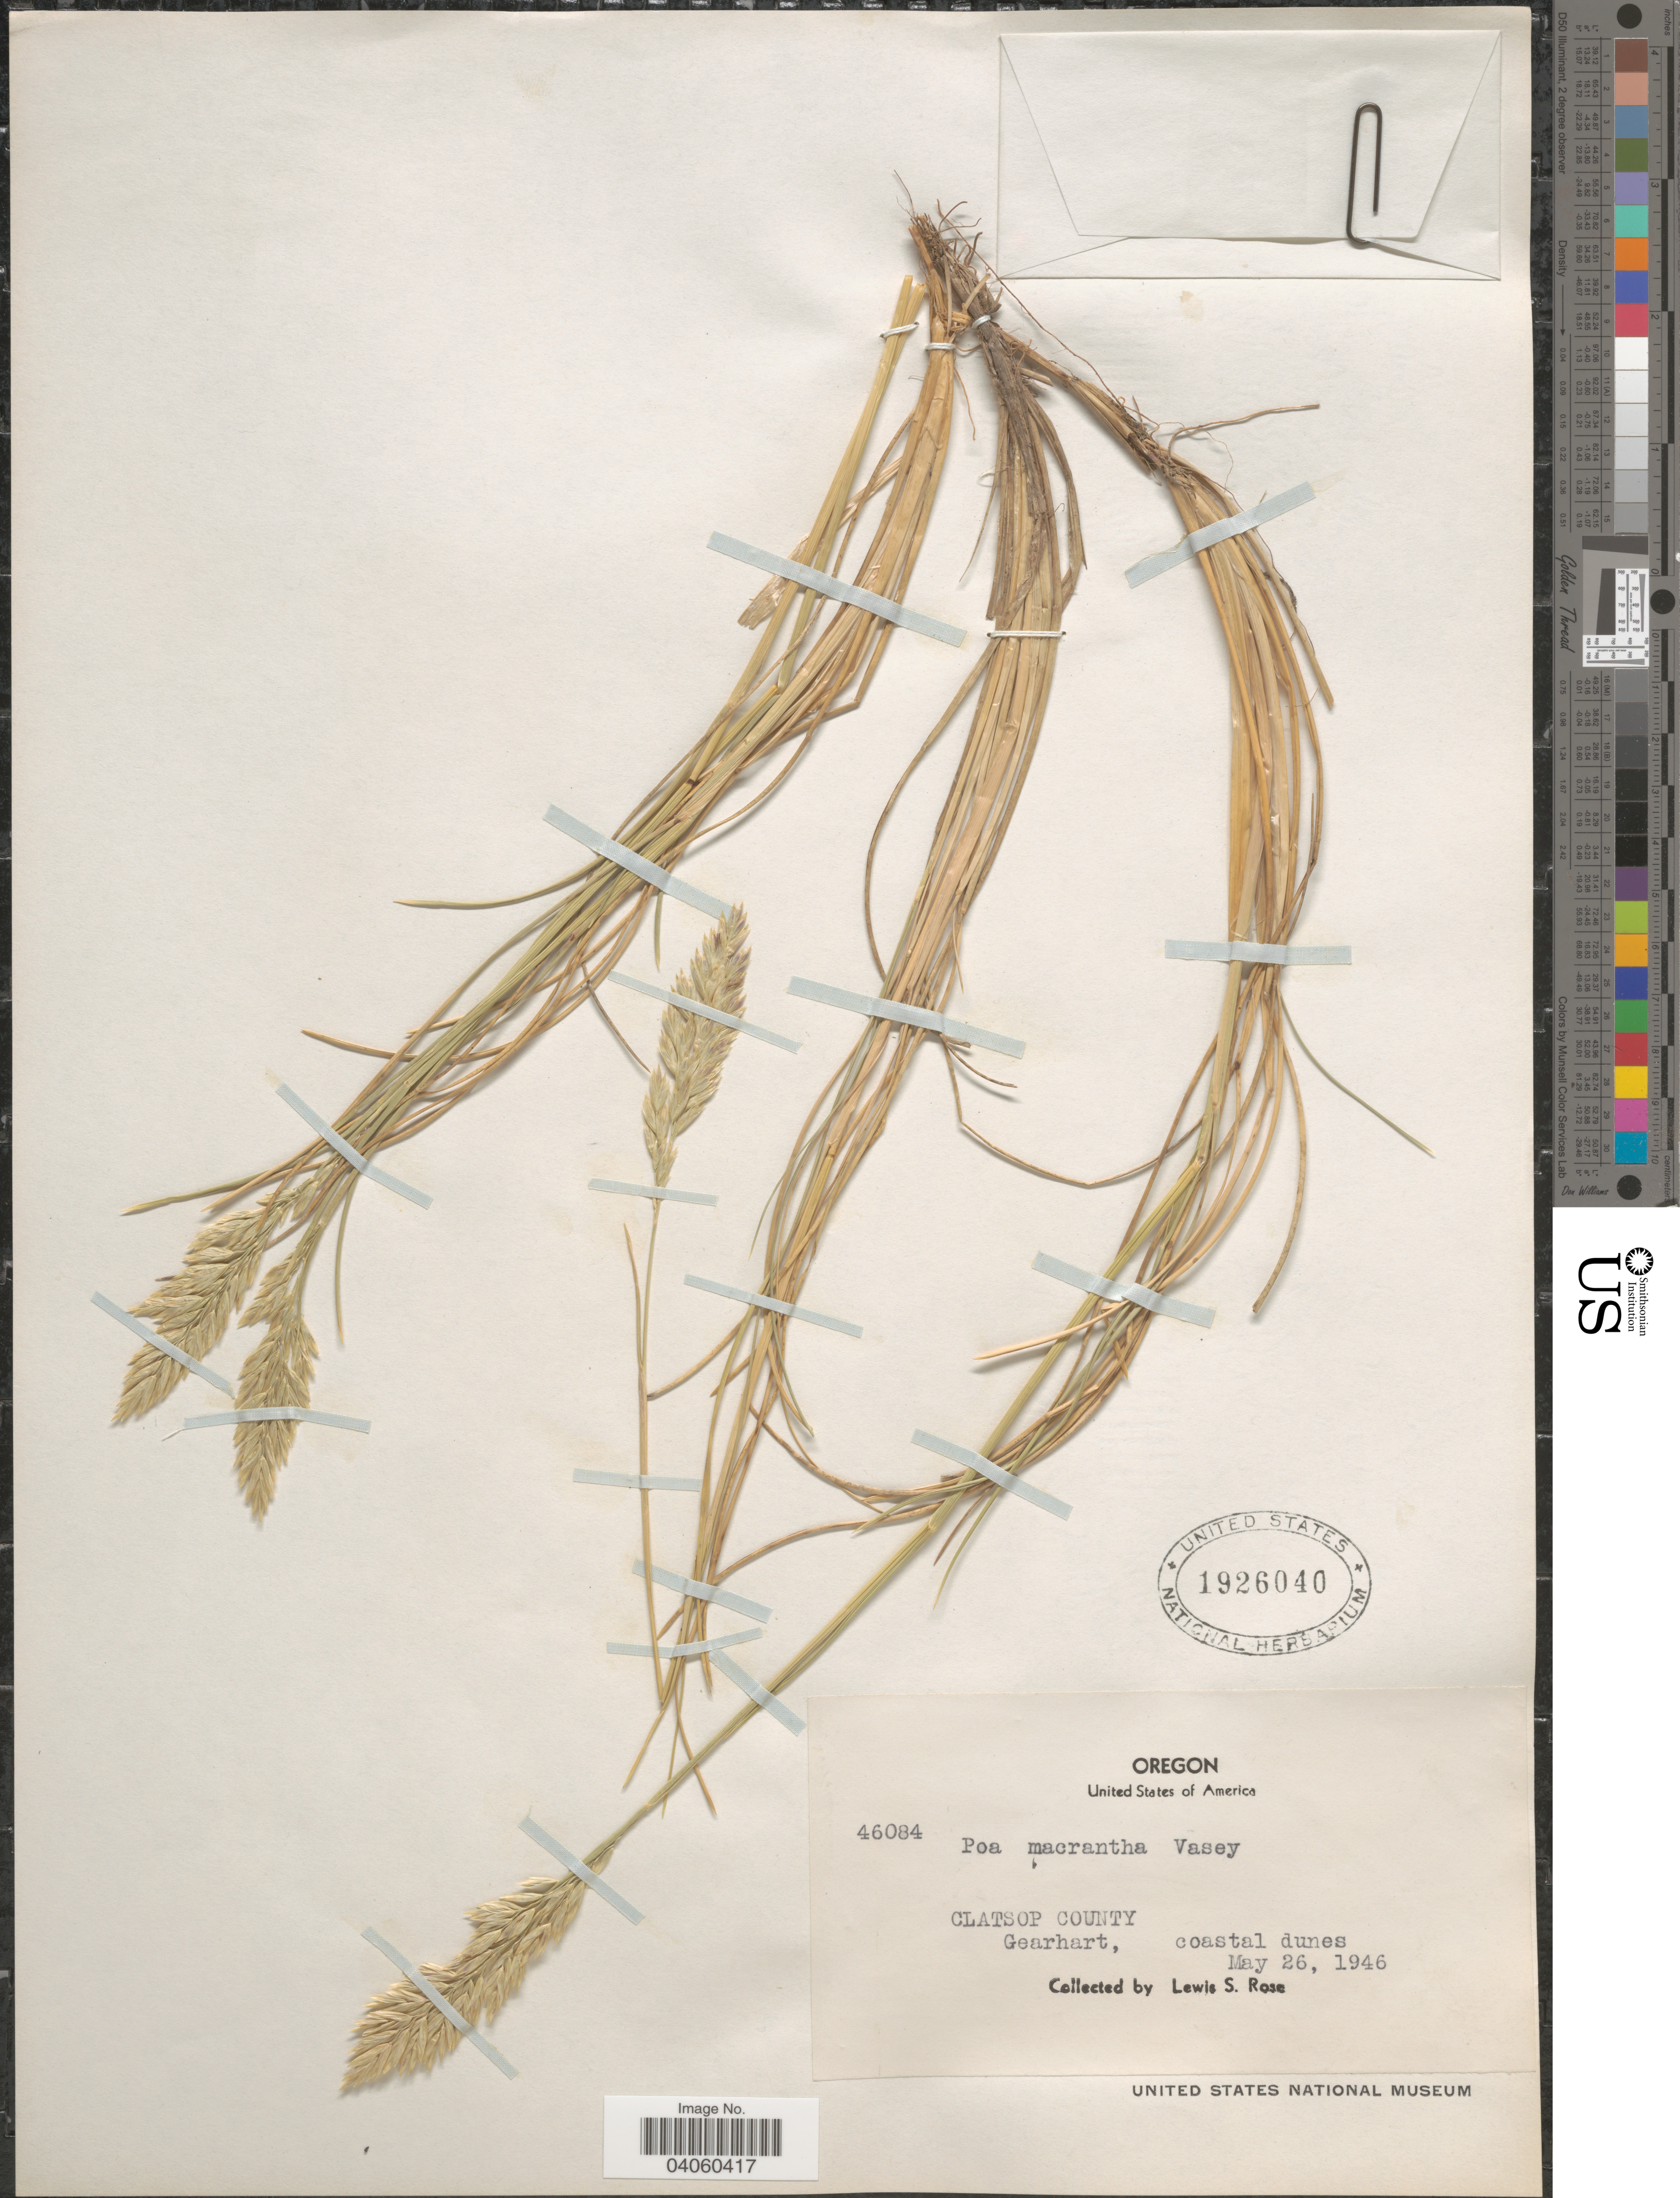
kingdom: Plantae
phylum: Tracheophyta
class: Liliopsida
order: Poales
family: Poaceae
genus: Poa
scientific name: Poa macrantha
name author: Vasey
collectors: L. S. Rose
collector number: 46084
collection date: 1946-05-26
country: United States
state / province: Oregon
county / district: Clatsop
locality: Clatsop County. Gearhart.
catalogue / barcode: US 1926040